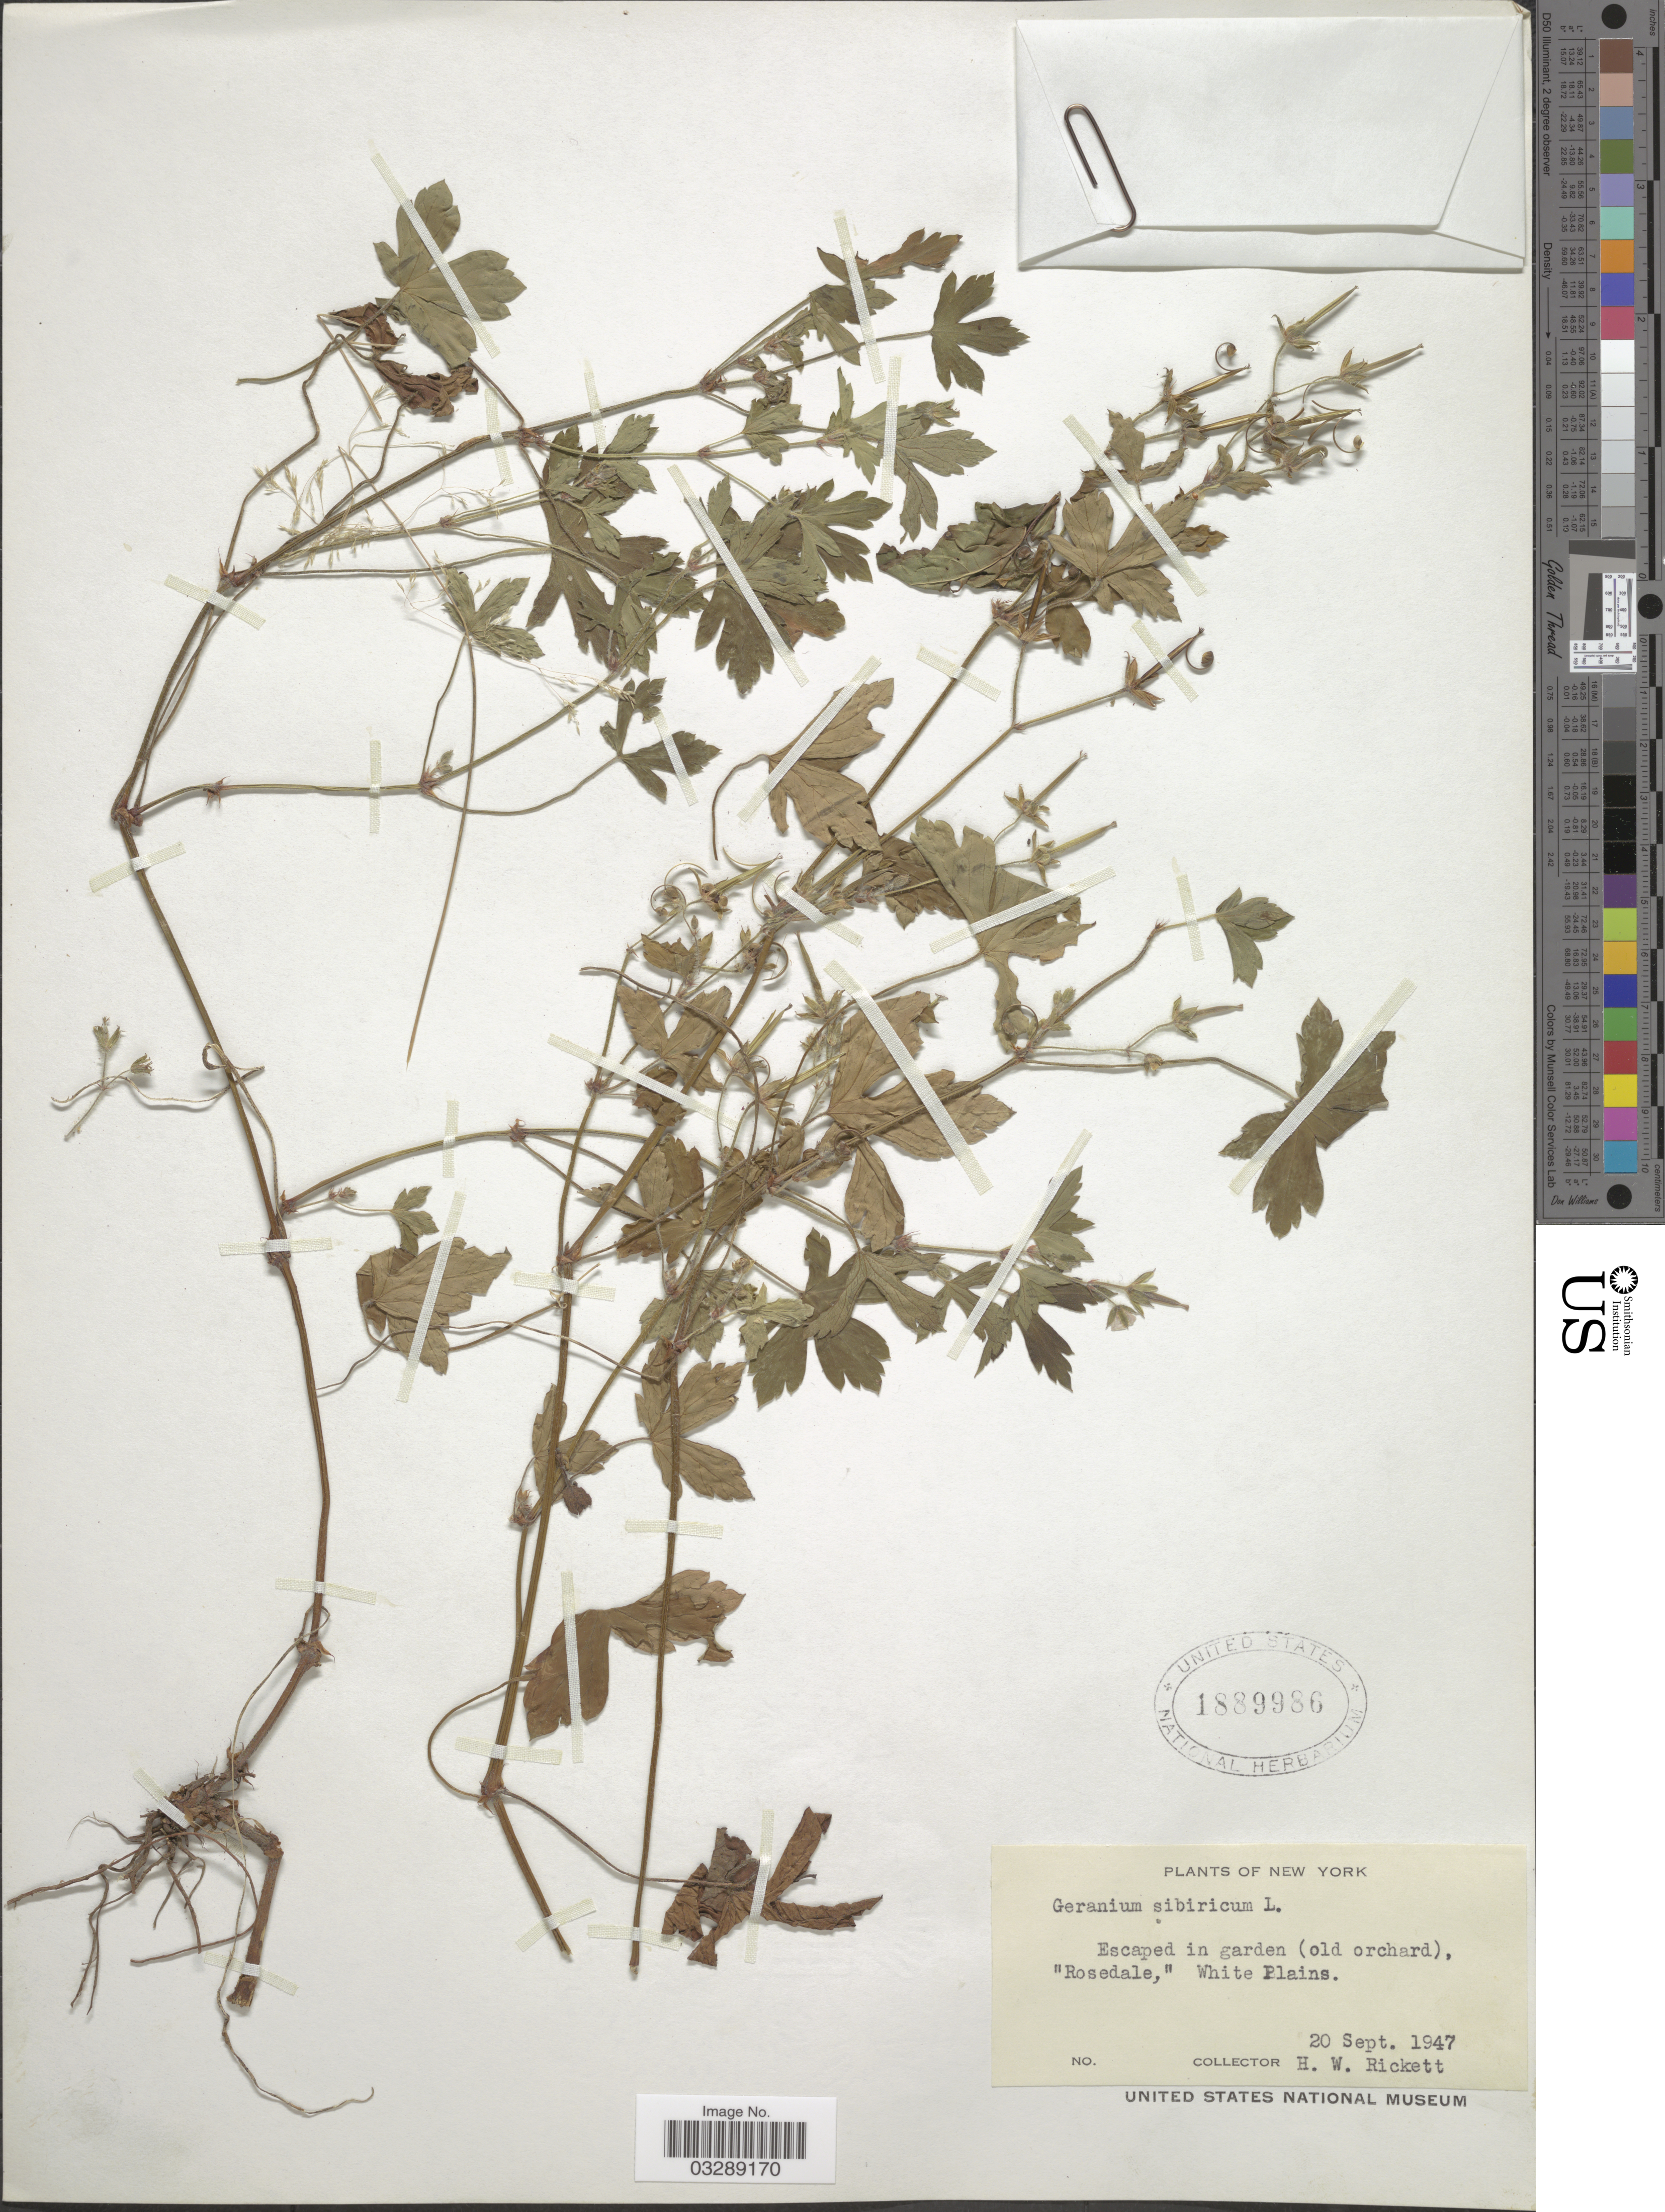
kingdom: Plantae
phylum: Tracheophyta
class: Magnoliopsida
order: Geraniales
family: Geraniaceae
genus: Geranium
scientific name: Geranium sibiricum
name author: L.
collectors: H. Rickett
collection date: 1947-09-20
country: United States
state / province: New York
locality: Rosedale,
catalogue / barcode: US 1889986